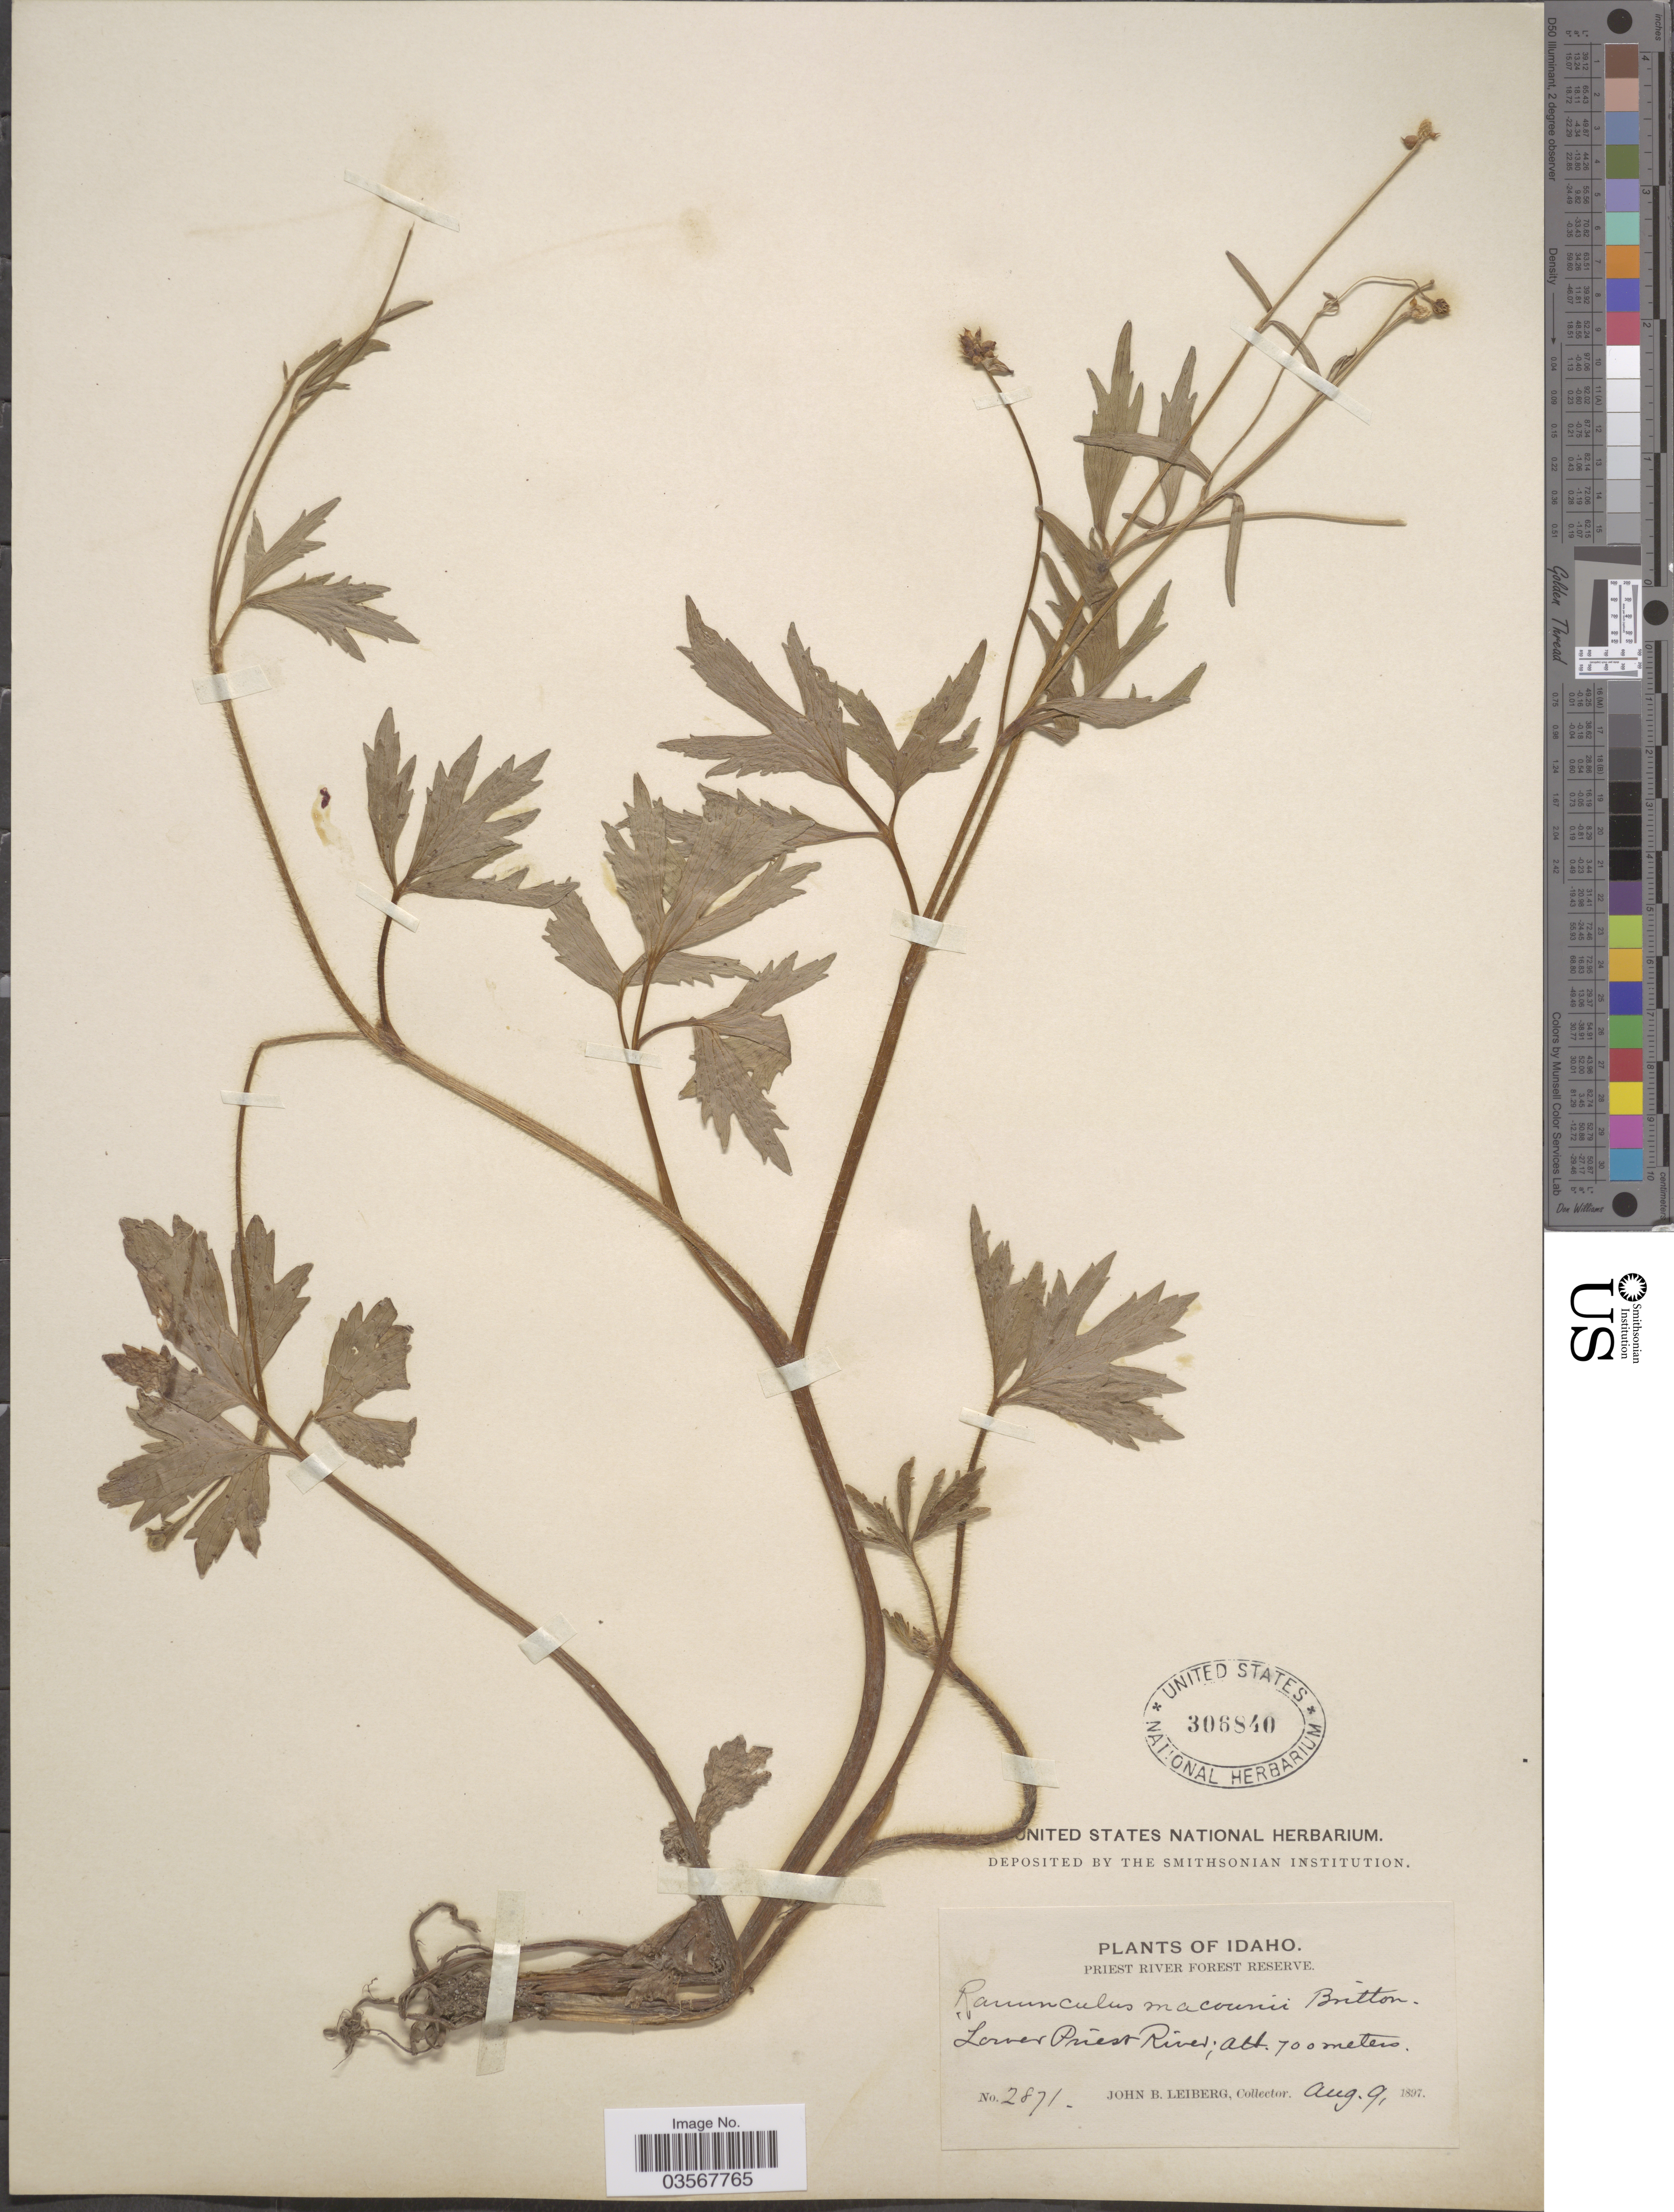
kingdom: Plantae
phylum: Tracheophyta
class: Magnoliopsida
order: Ranunculales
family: Ranunculaceae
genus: Ranunculus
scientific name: Ranunculus macounii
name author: Britton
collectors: J. B. Leiberg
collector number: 2871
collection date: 1897-08-09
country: United States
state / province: Idaho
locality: Priest River Forest Reserve. Lower Priest River.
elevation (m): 700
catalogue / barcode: US 306840